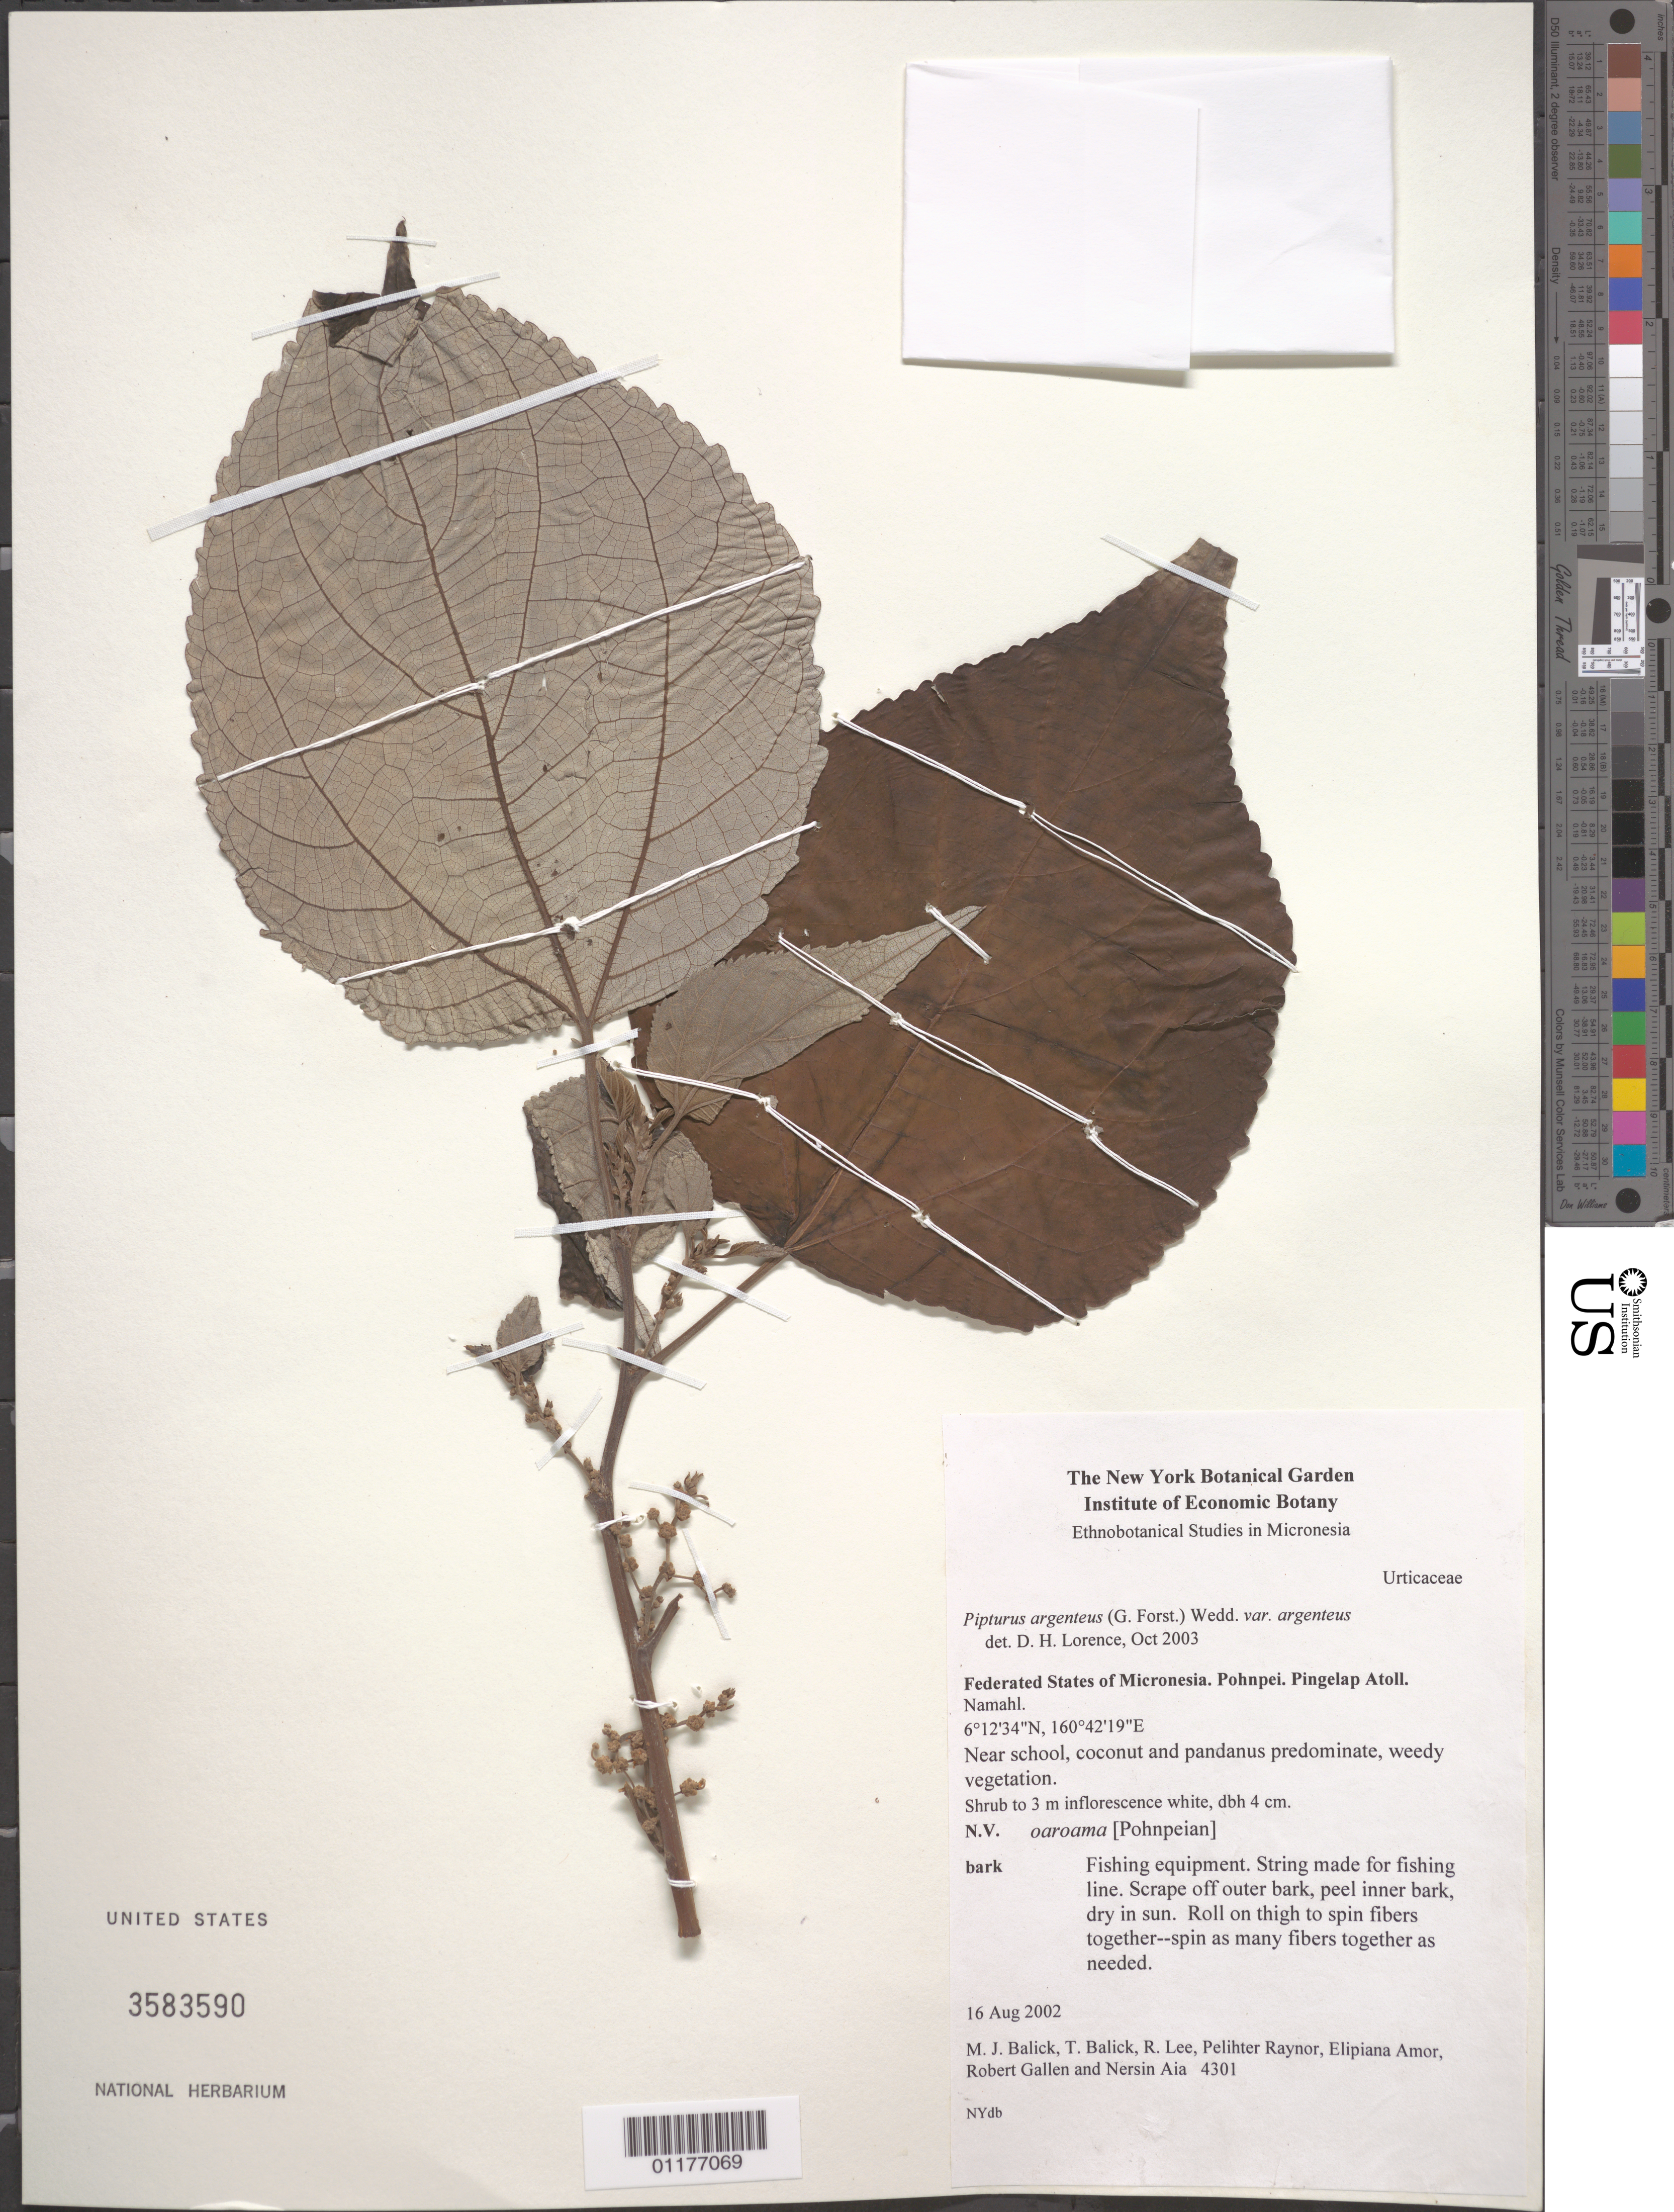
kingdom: Plantae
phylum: Tracheophyta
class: Magnoliopsida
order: Rosales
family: Urticaceae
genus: Pipturus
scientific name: Pipturus argenteus var. argenteus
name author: (G. Forst.) Wedd.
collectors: M. J. Balick, T. Balick, R. Lee, P. Raynor, E. A. Amor, R. Gallen & N. Aia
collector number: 4301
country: Micronesia, Federated States of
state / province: Pohnpei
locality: Pingelap Atoll, Namahl.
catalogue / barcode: US 3583590